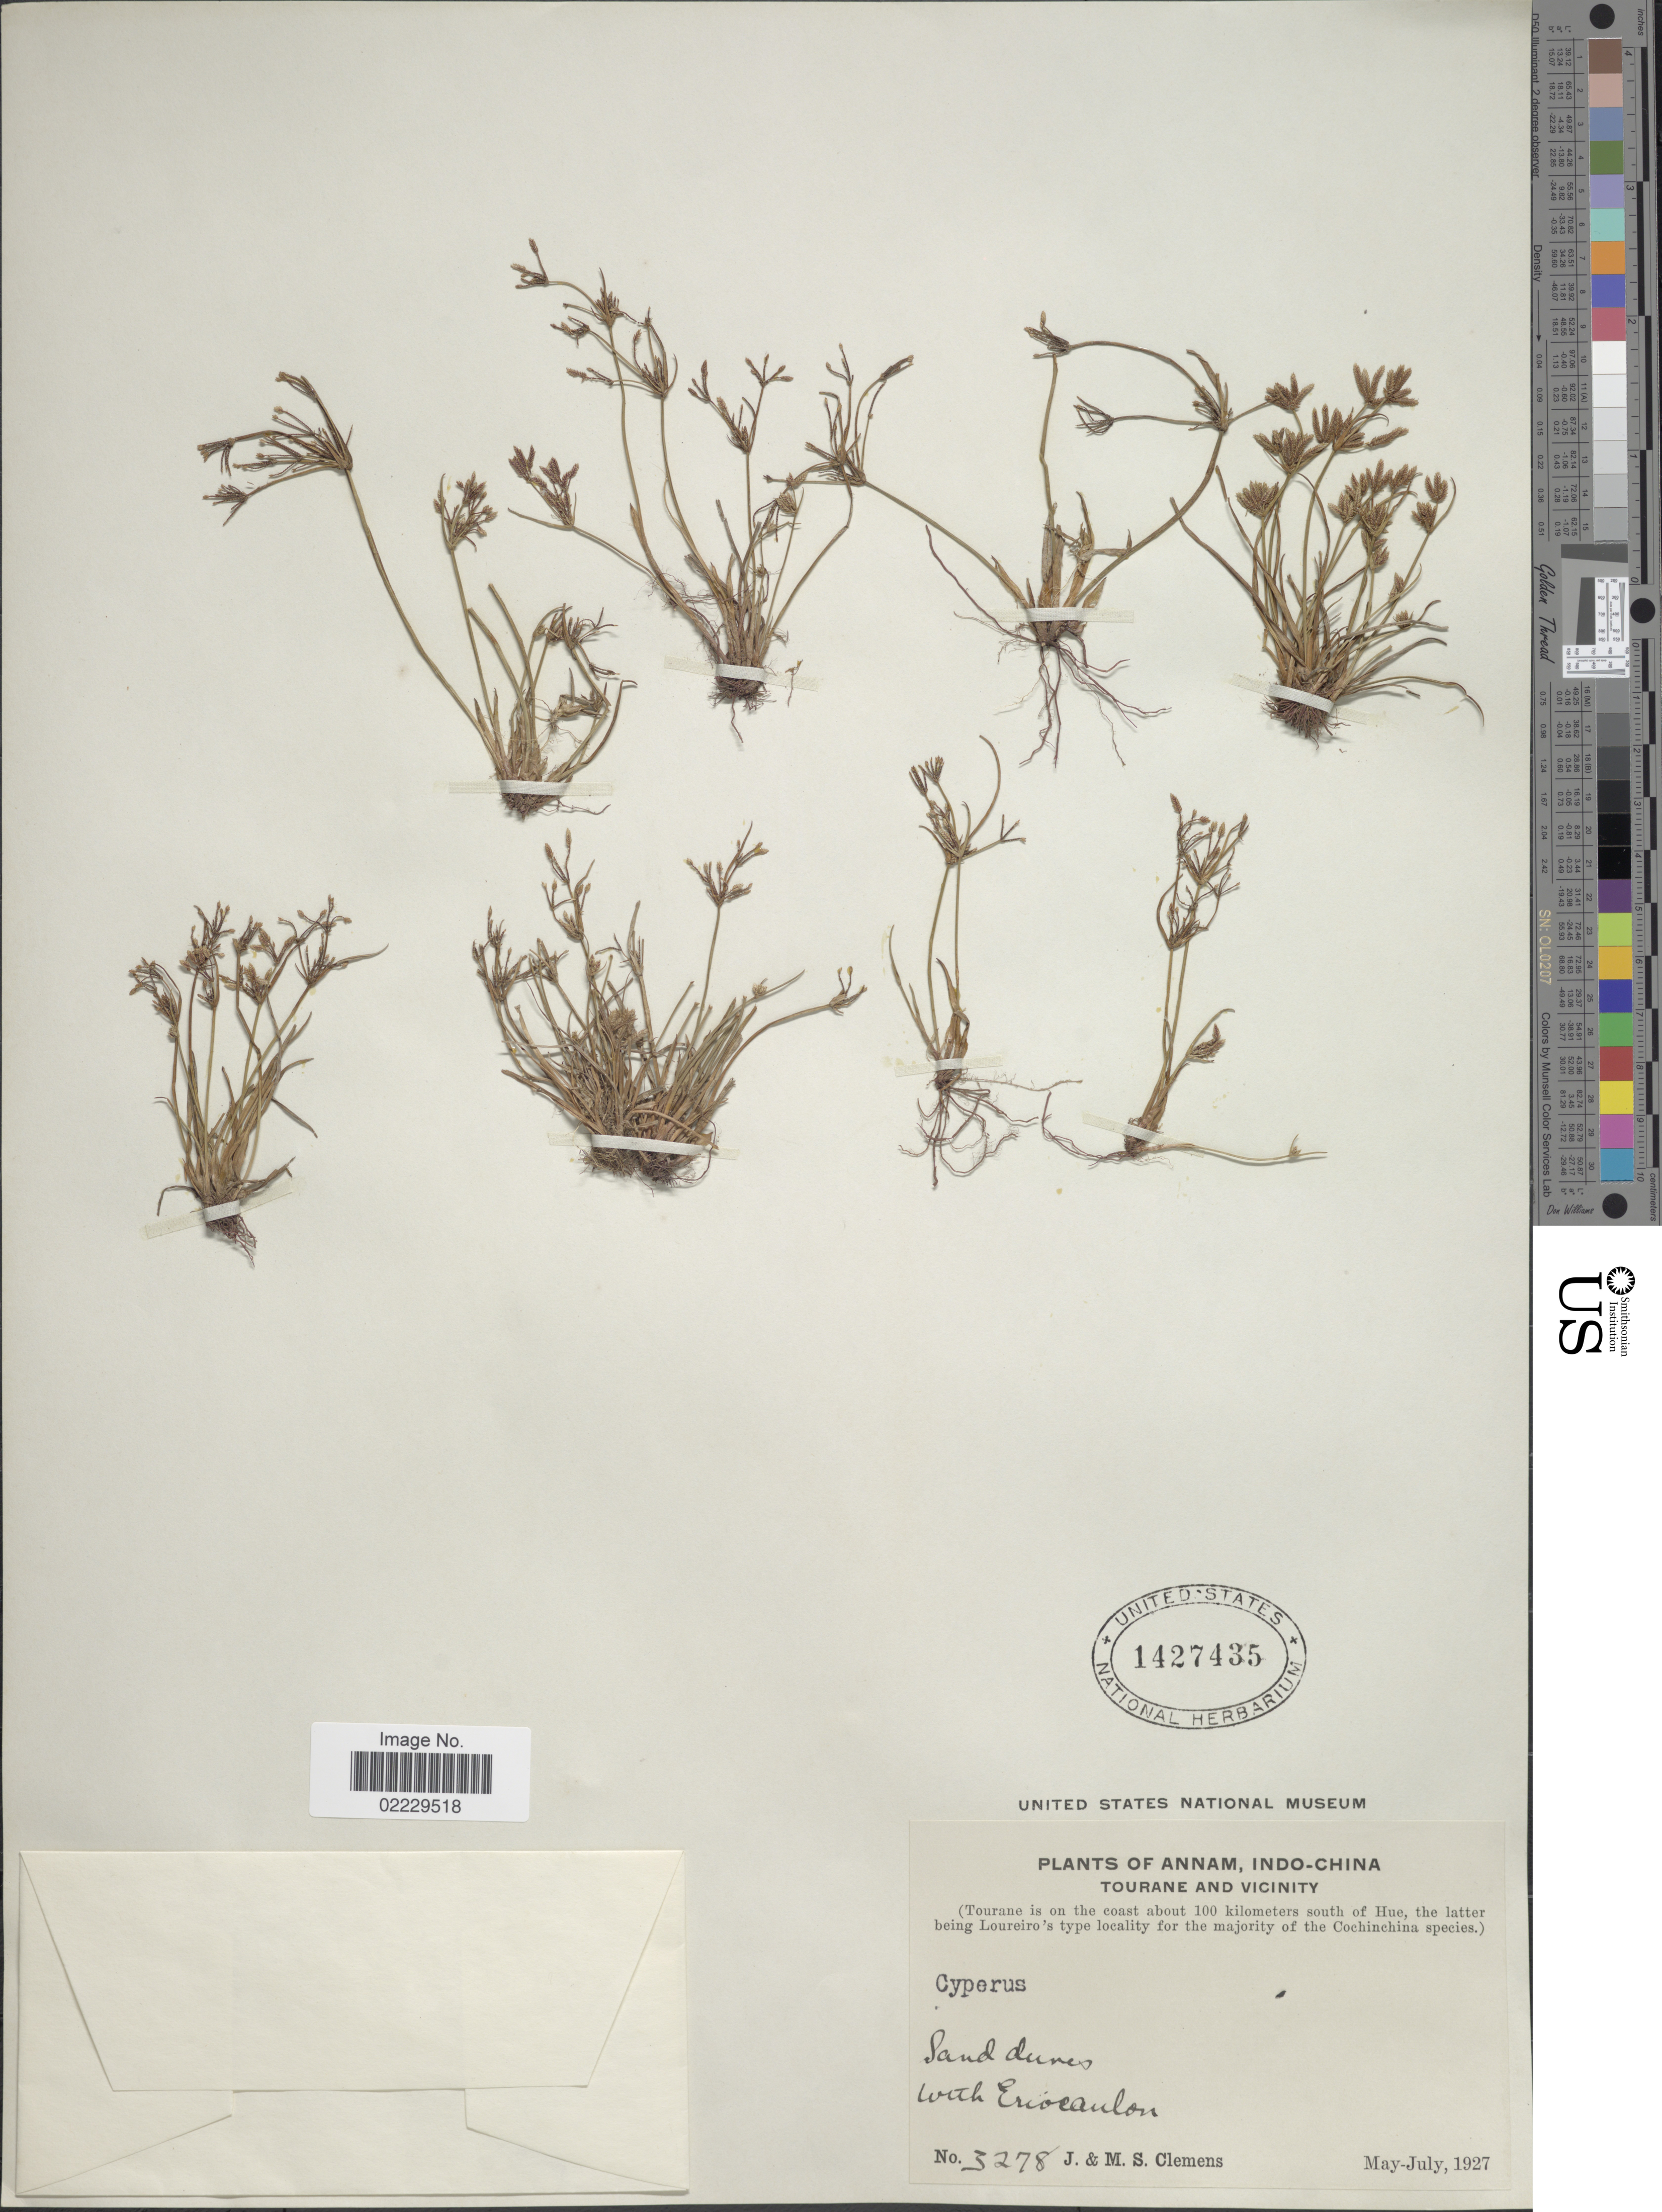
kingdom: Plantae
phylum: Tracheophyta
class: Liliopsida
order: Poales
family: Cyperaceae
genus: Cyperus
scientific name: Cyperus tenuispica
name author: Steud.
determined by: Strong, Mark T., (BOT), Smithsonian Institution - National Museum of Natural History (UNITED STATES)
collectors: J. Clemens & M. S. Clemens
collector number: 3278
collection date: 1927-05/1927-07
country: Vietnam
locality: Annam, Indo-China, Tourane and Vicinity (Tourane is on the coast about 100 kilometers south of Hue)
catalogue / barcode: US 1427435